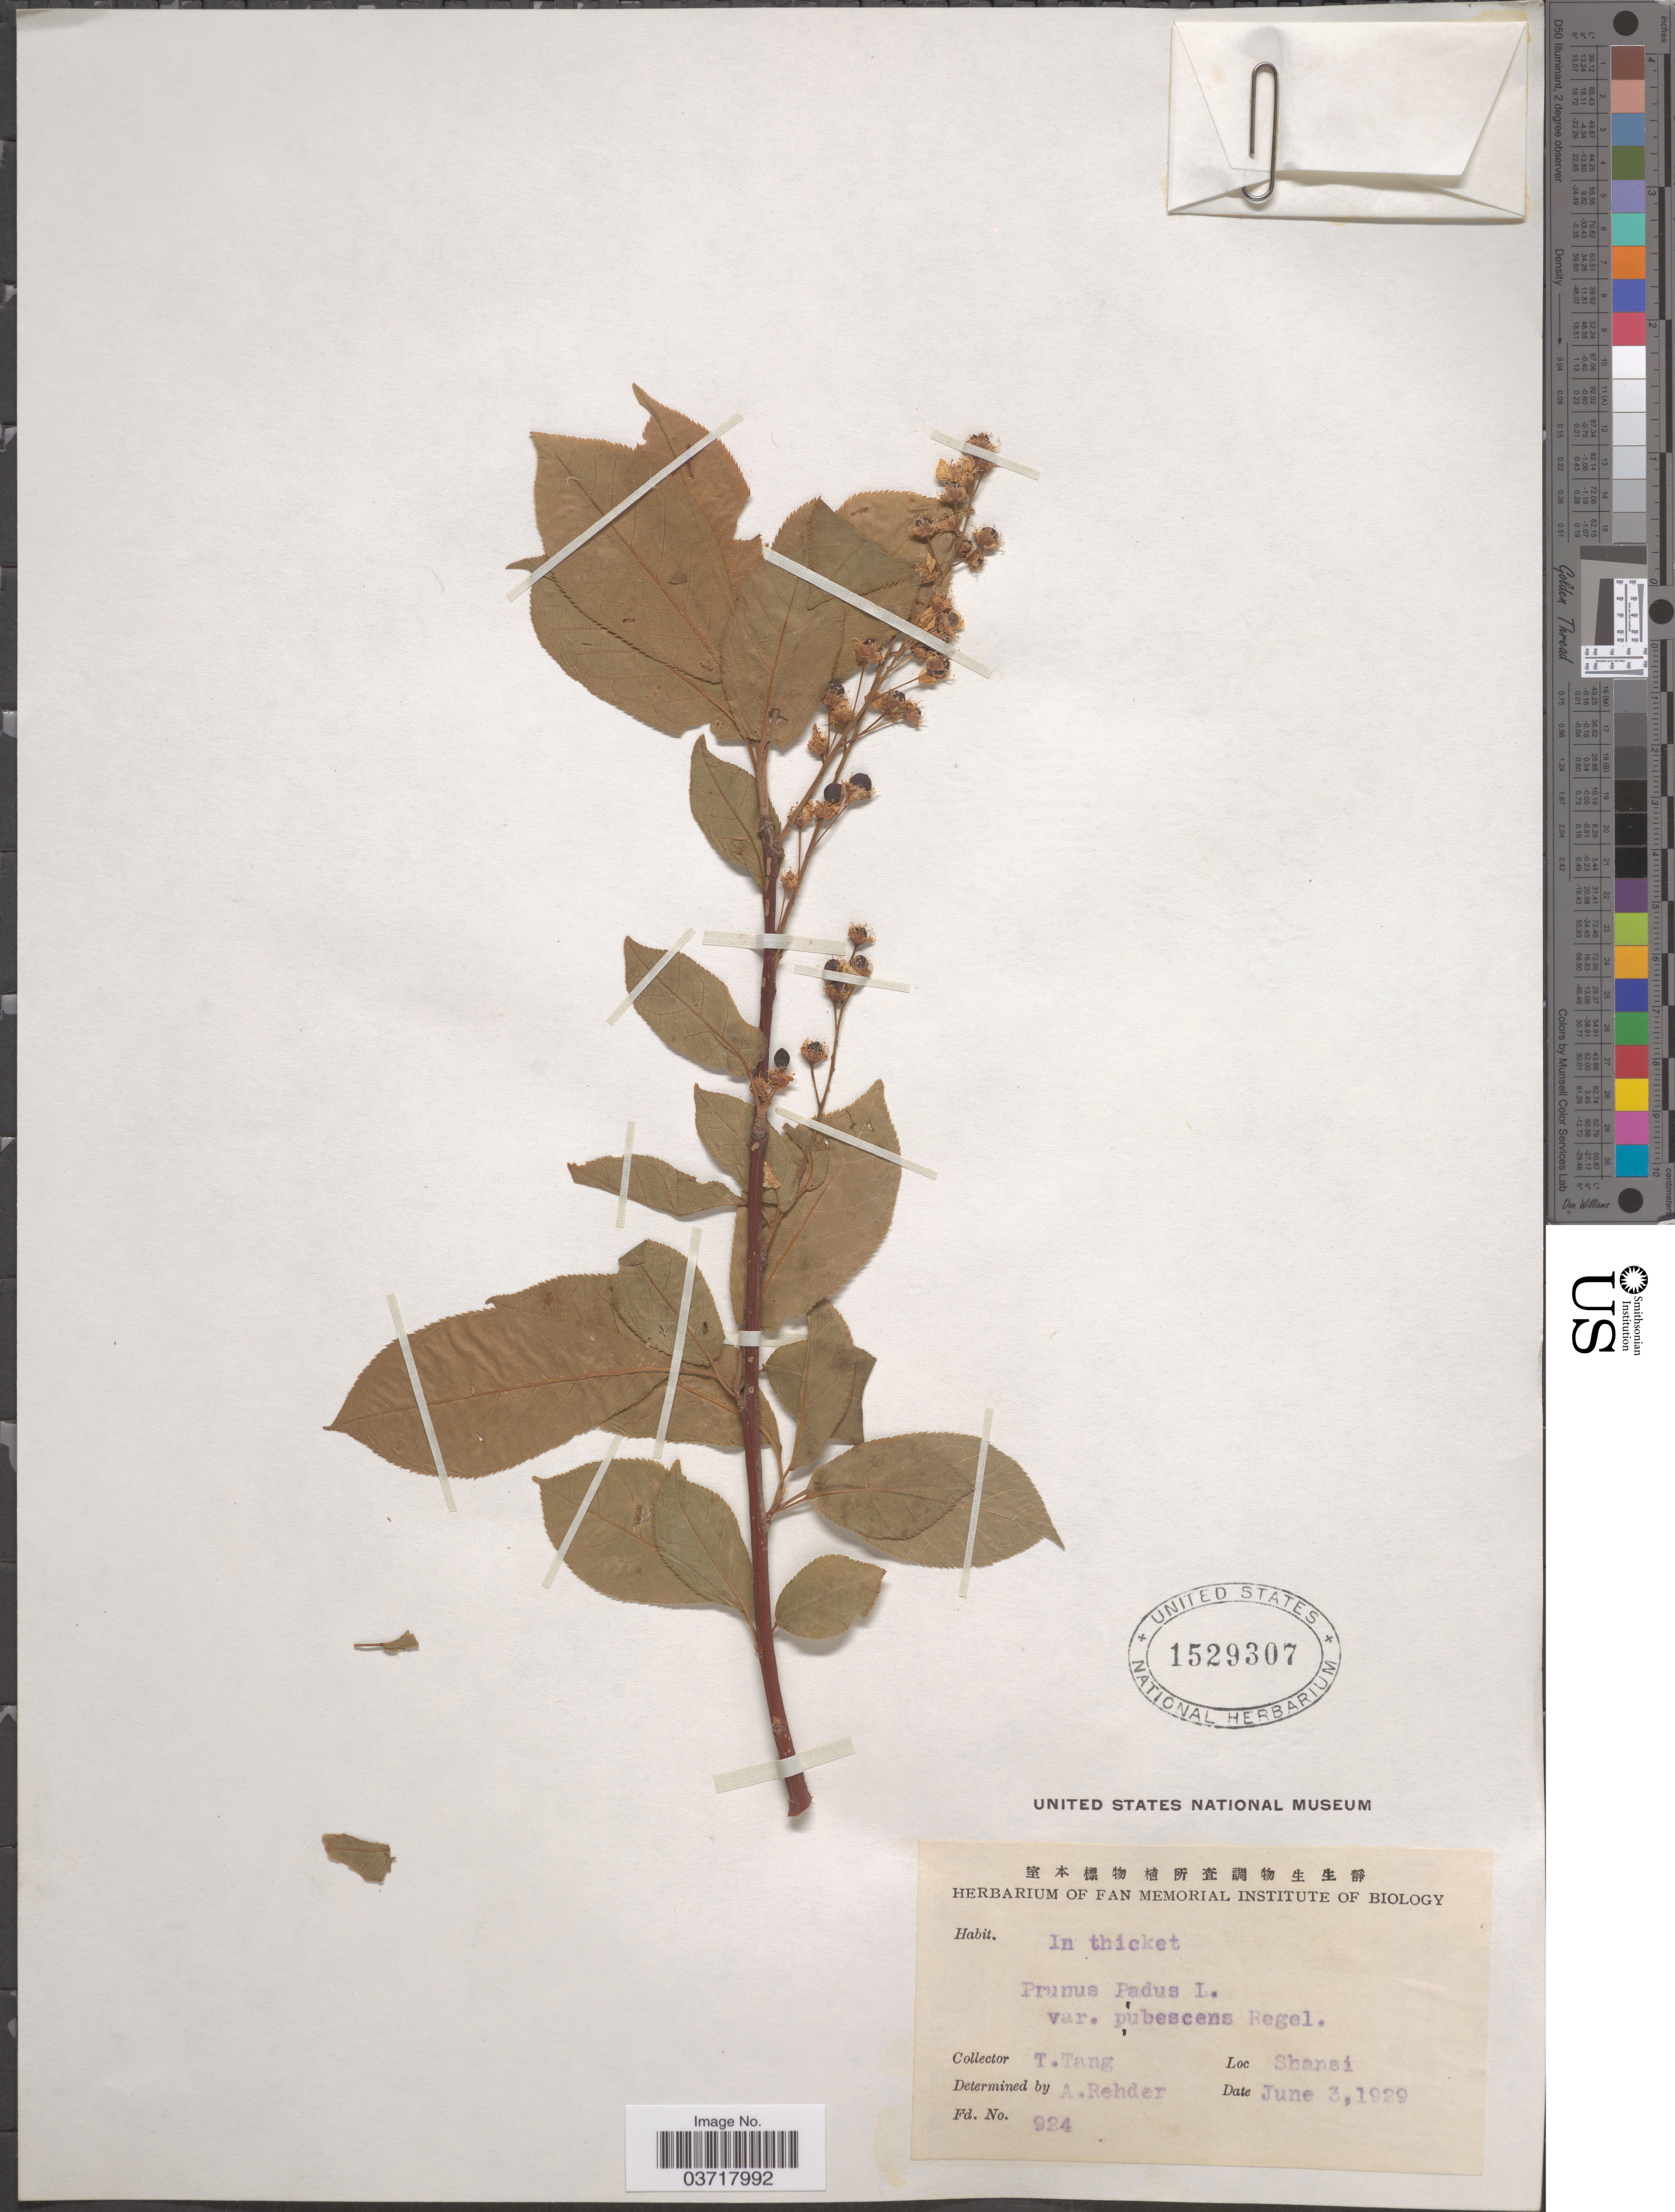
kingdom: Plantae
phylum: Tracheophyta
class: Magnoliopsida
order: Rosales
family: Rosaceae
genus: Prunus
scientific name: Prunus padus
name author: L.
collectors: T. Tang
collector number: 924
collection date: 1929-06-03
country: China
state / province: Shanxi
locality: Shansi.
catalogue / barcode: US 1529307